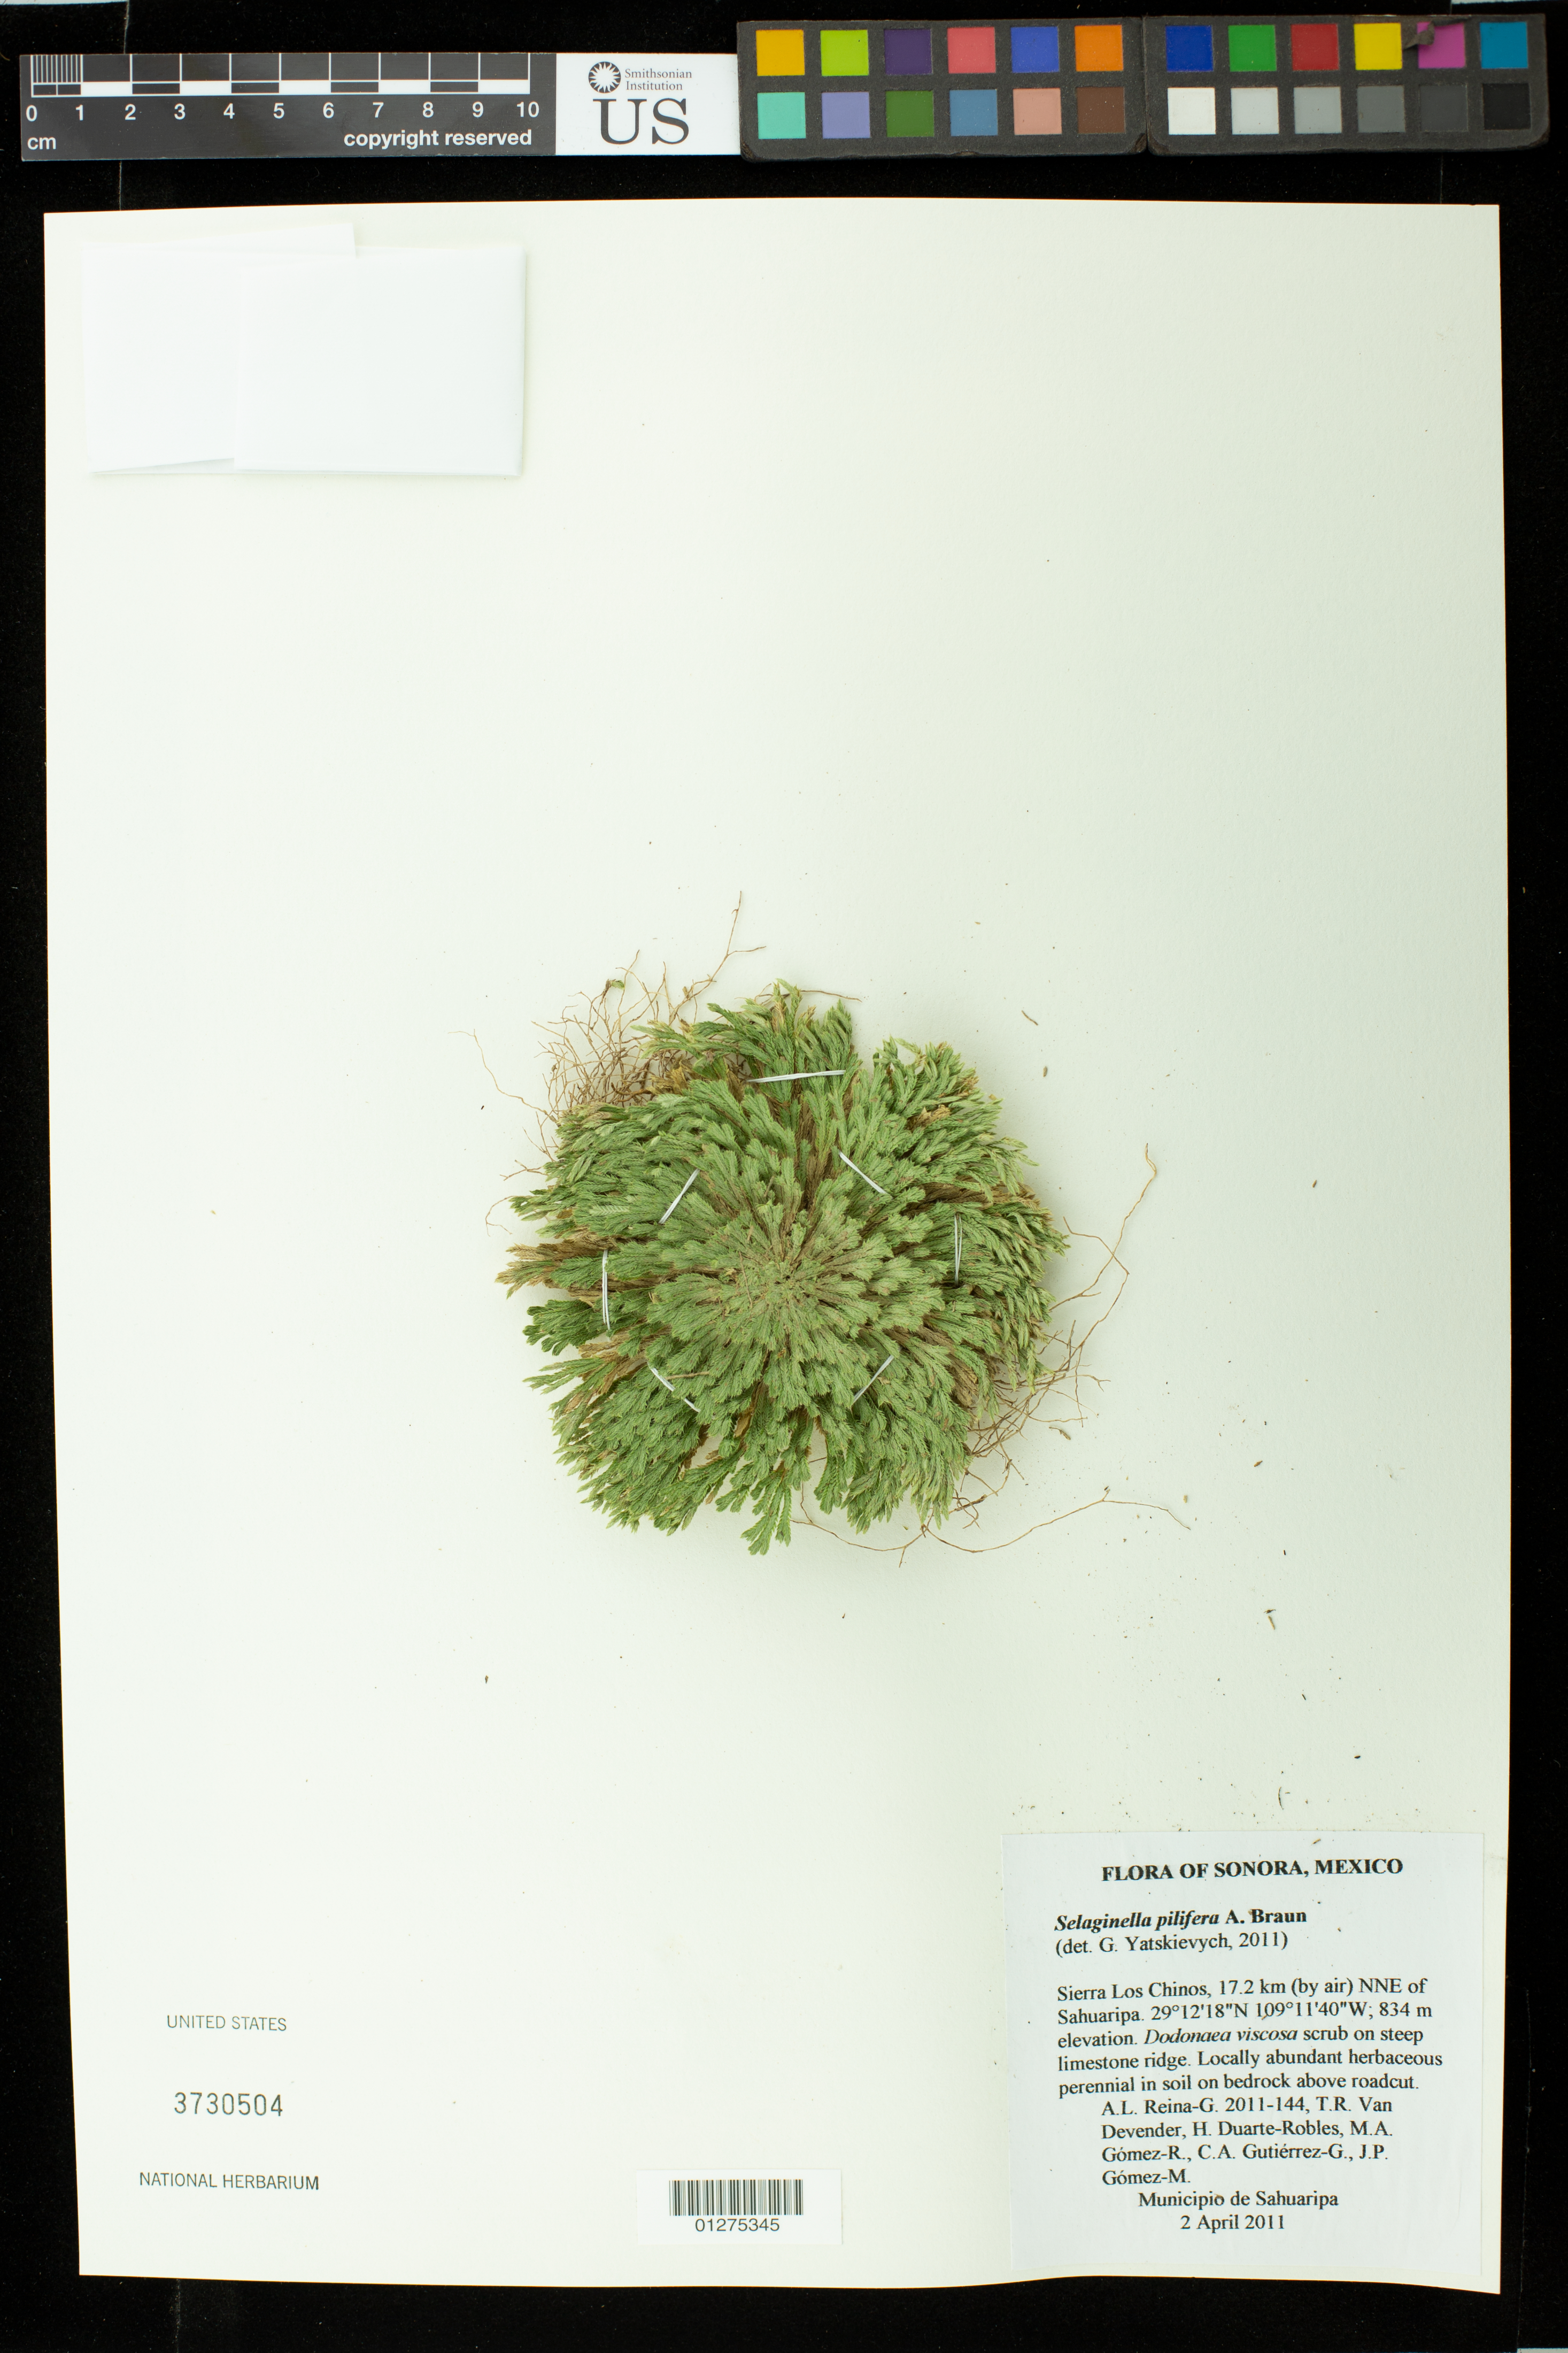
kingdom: Plantae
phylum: Tracheophyta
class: Lycopodiopsida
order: Selaginellales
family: Selaginellaceae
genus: Selaginella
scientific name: Selaginella pilifera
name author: A. Braun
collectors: A. L. Reina G., T. R. Van Devender, H. Duarte-Robles, M. Gomez-R, C. Gutierrez-G & J. Gomez-M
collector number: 2011-144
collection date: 2011-04-02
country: Mexico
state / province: Sonora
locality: Sierra Los Chinos, 17.2 km (by air) NNE of Sahuaripa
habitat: Locally abundant herbaceaous perennial in soil on bedrock above roadcut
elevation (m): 834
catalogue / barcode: US 3730504